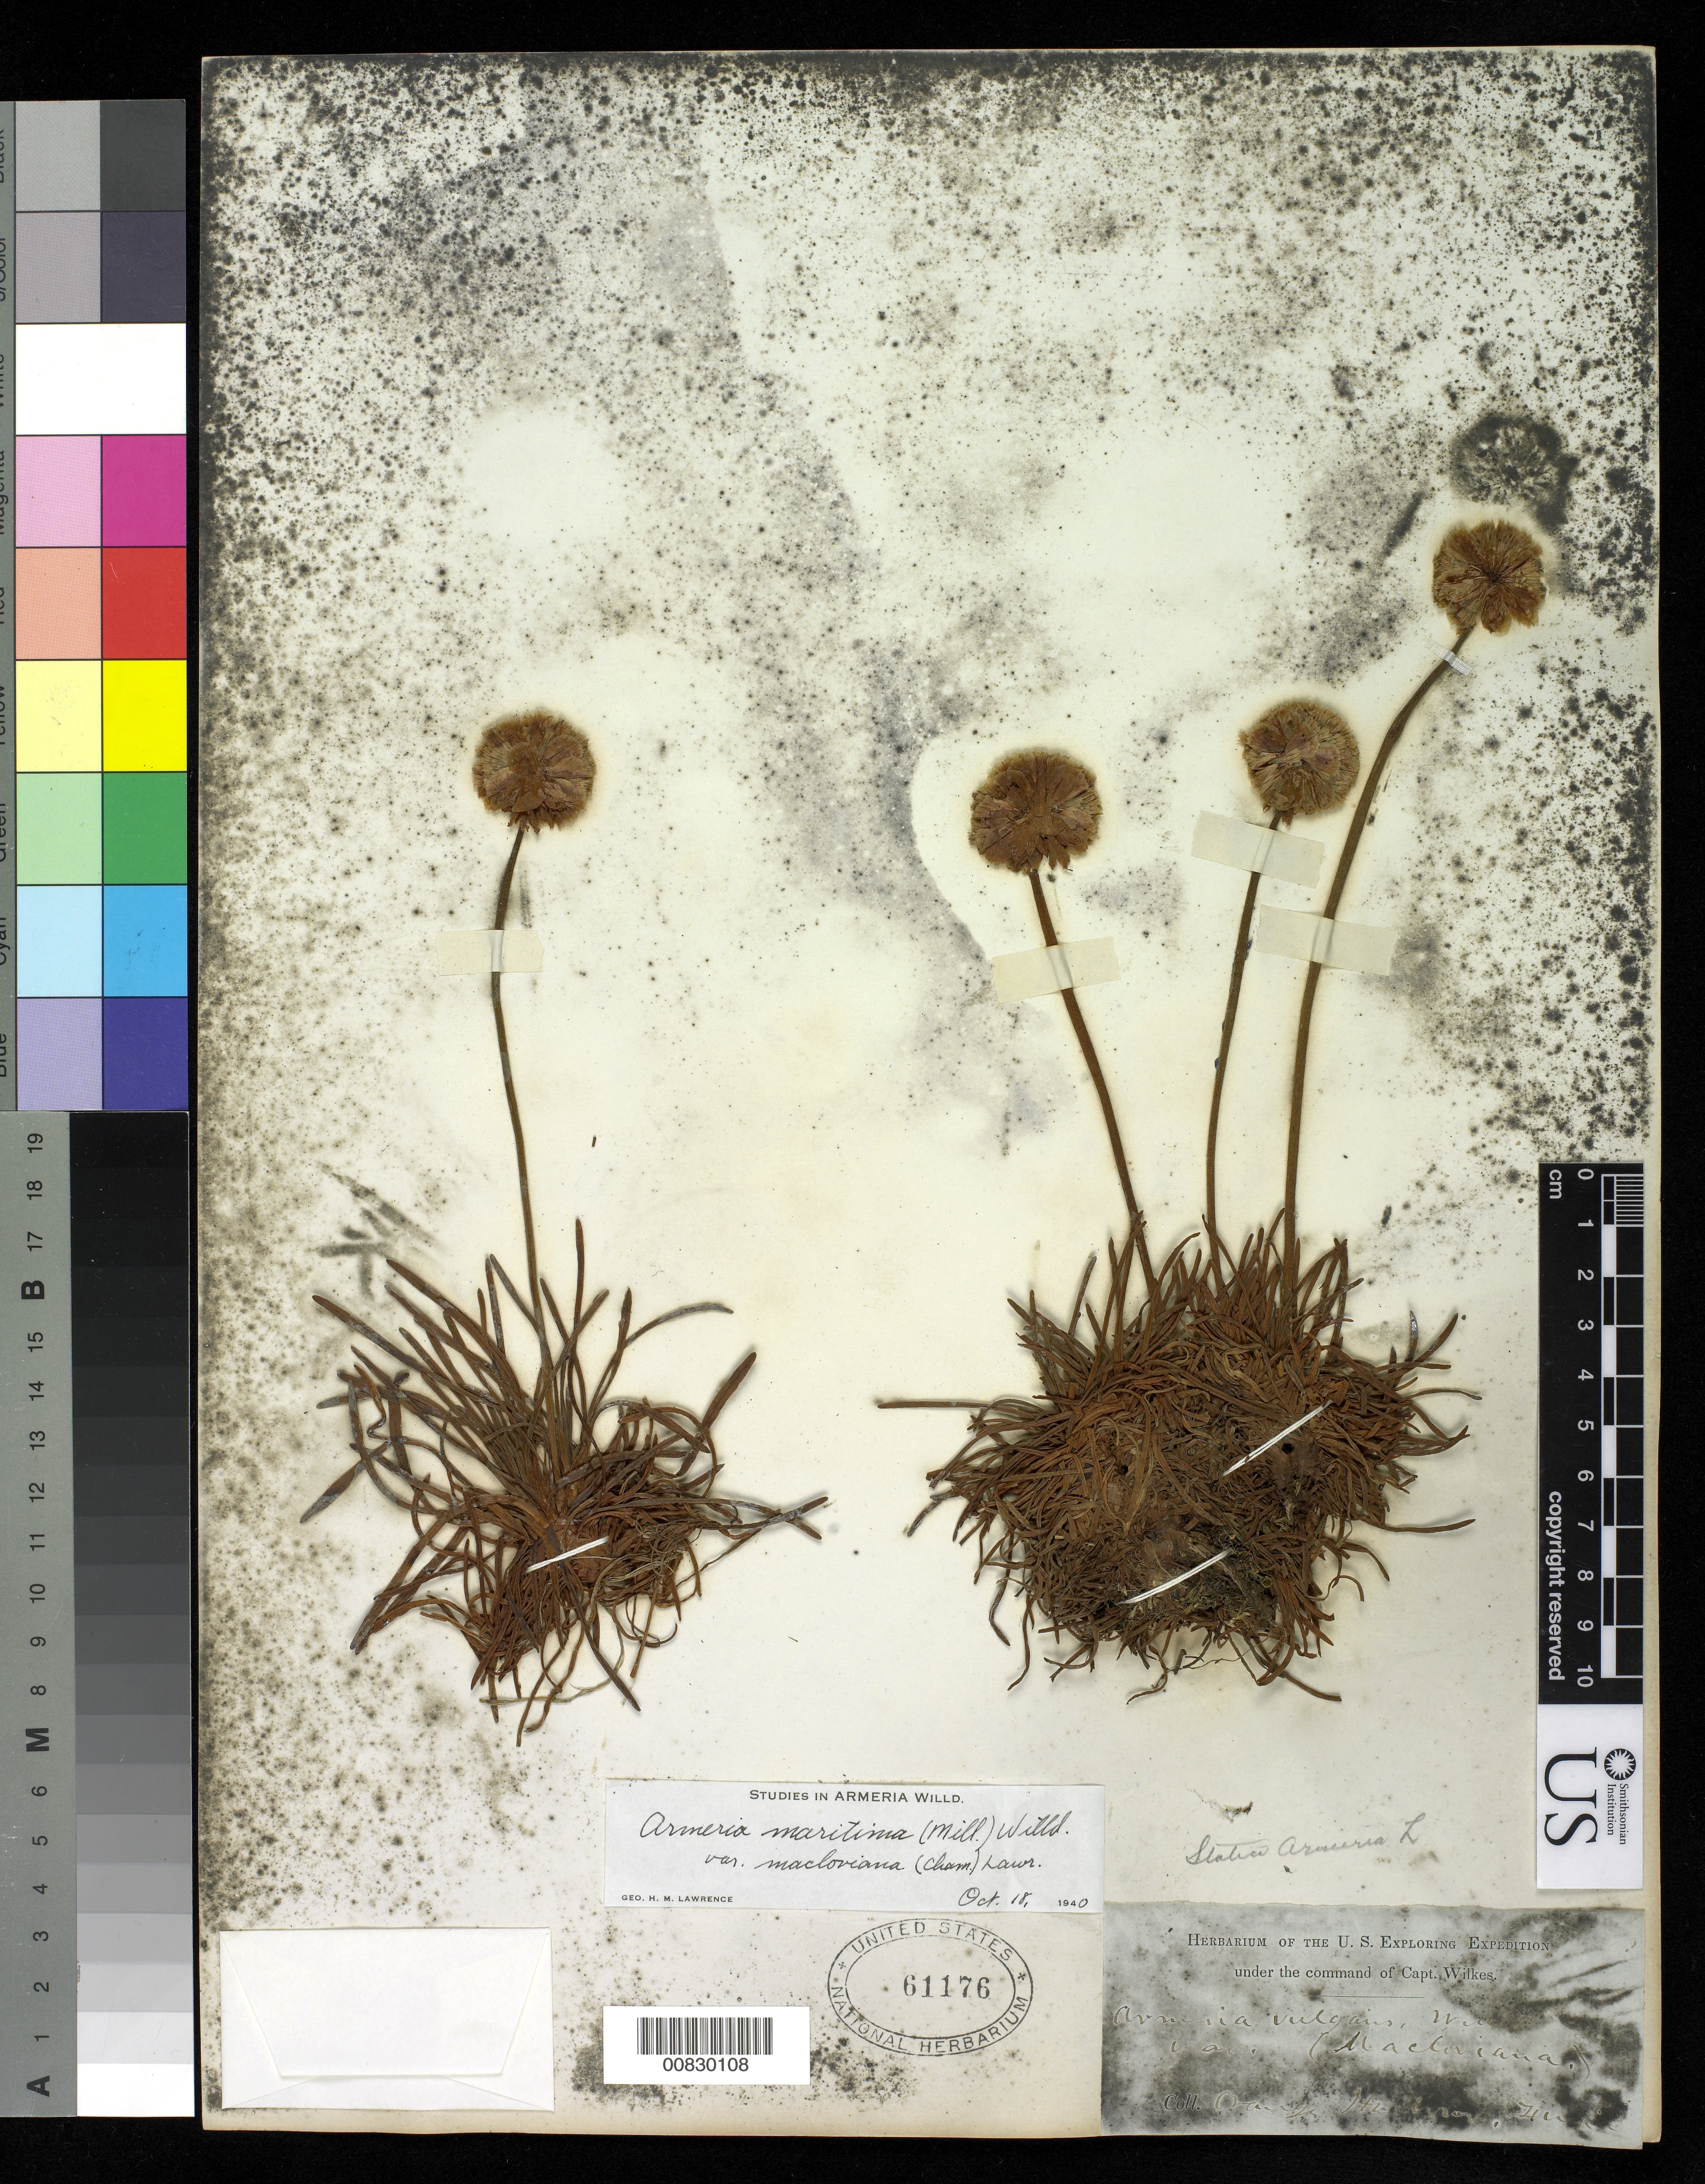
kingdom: Plantae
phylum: Tracheophyta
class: Magnoliopsida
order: Caryophyllales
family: Plumbaginaceae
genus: Armeria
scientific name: Armeria maritima subsp. andina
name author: (Poepp. ex Boiss.) D.M. Moore & H.O. Yates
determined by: Strong, M. T., (US), Smithsonian Institution - National Museum of Natural History (UNITED STATES)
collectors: Wilkes Explor. Exped.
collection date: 1838/1842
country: Argentina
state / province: Tierra del Fuego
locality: Orange Harbour, Fuegia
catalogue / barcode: US 61176